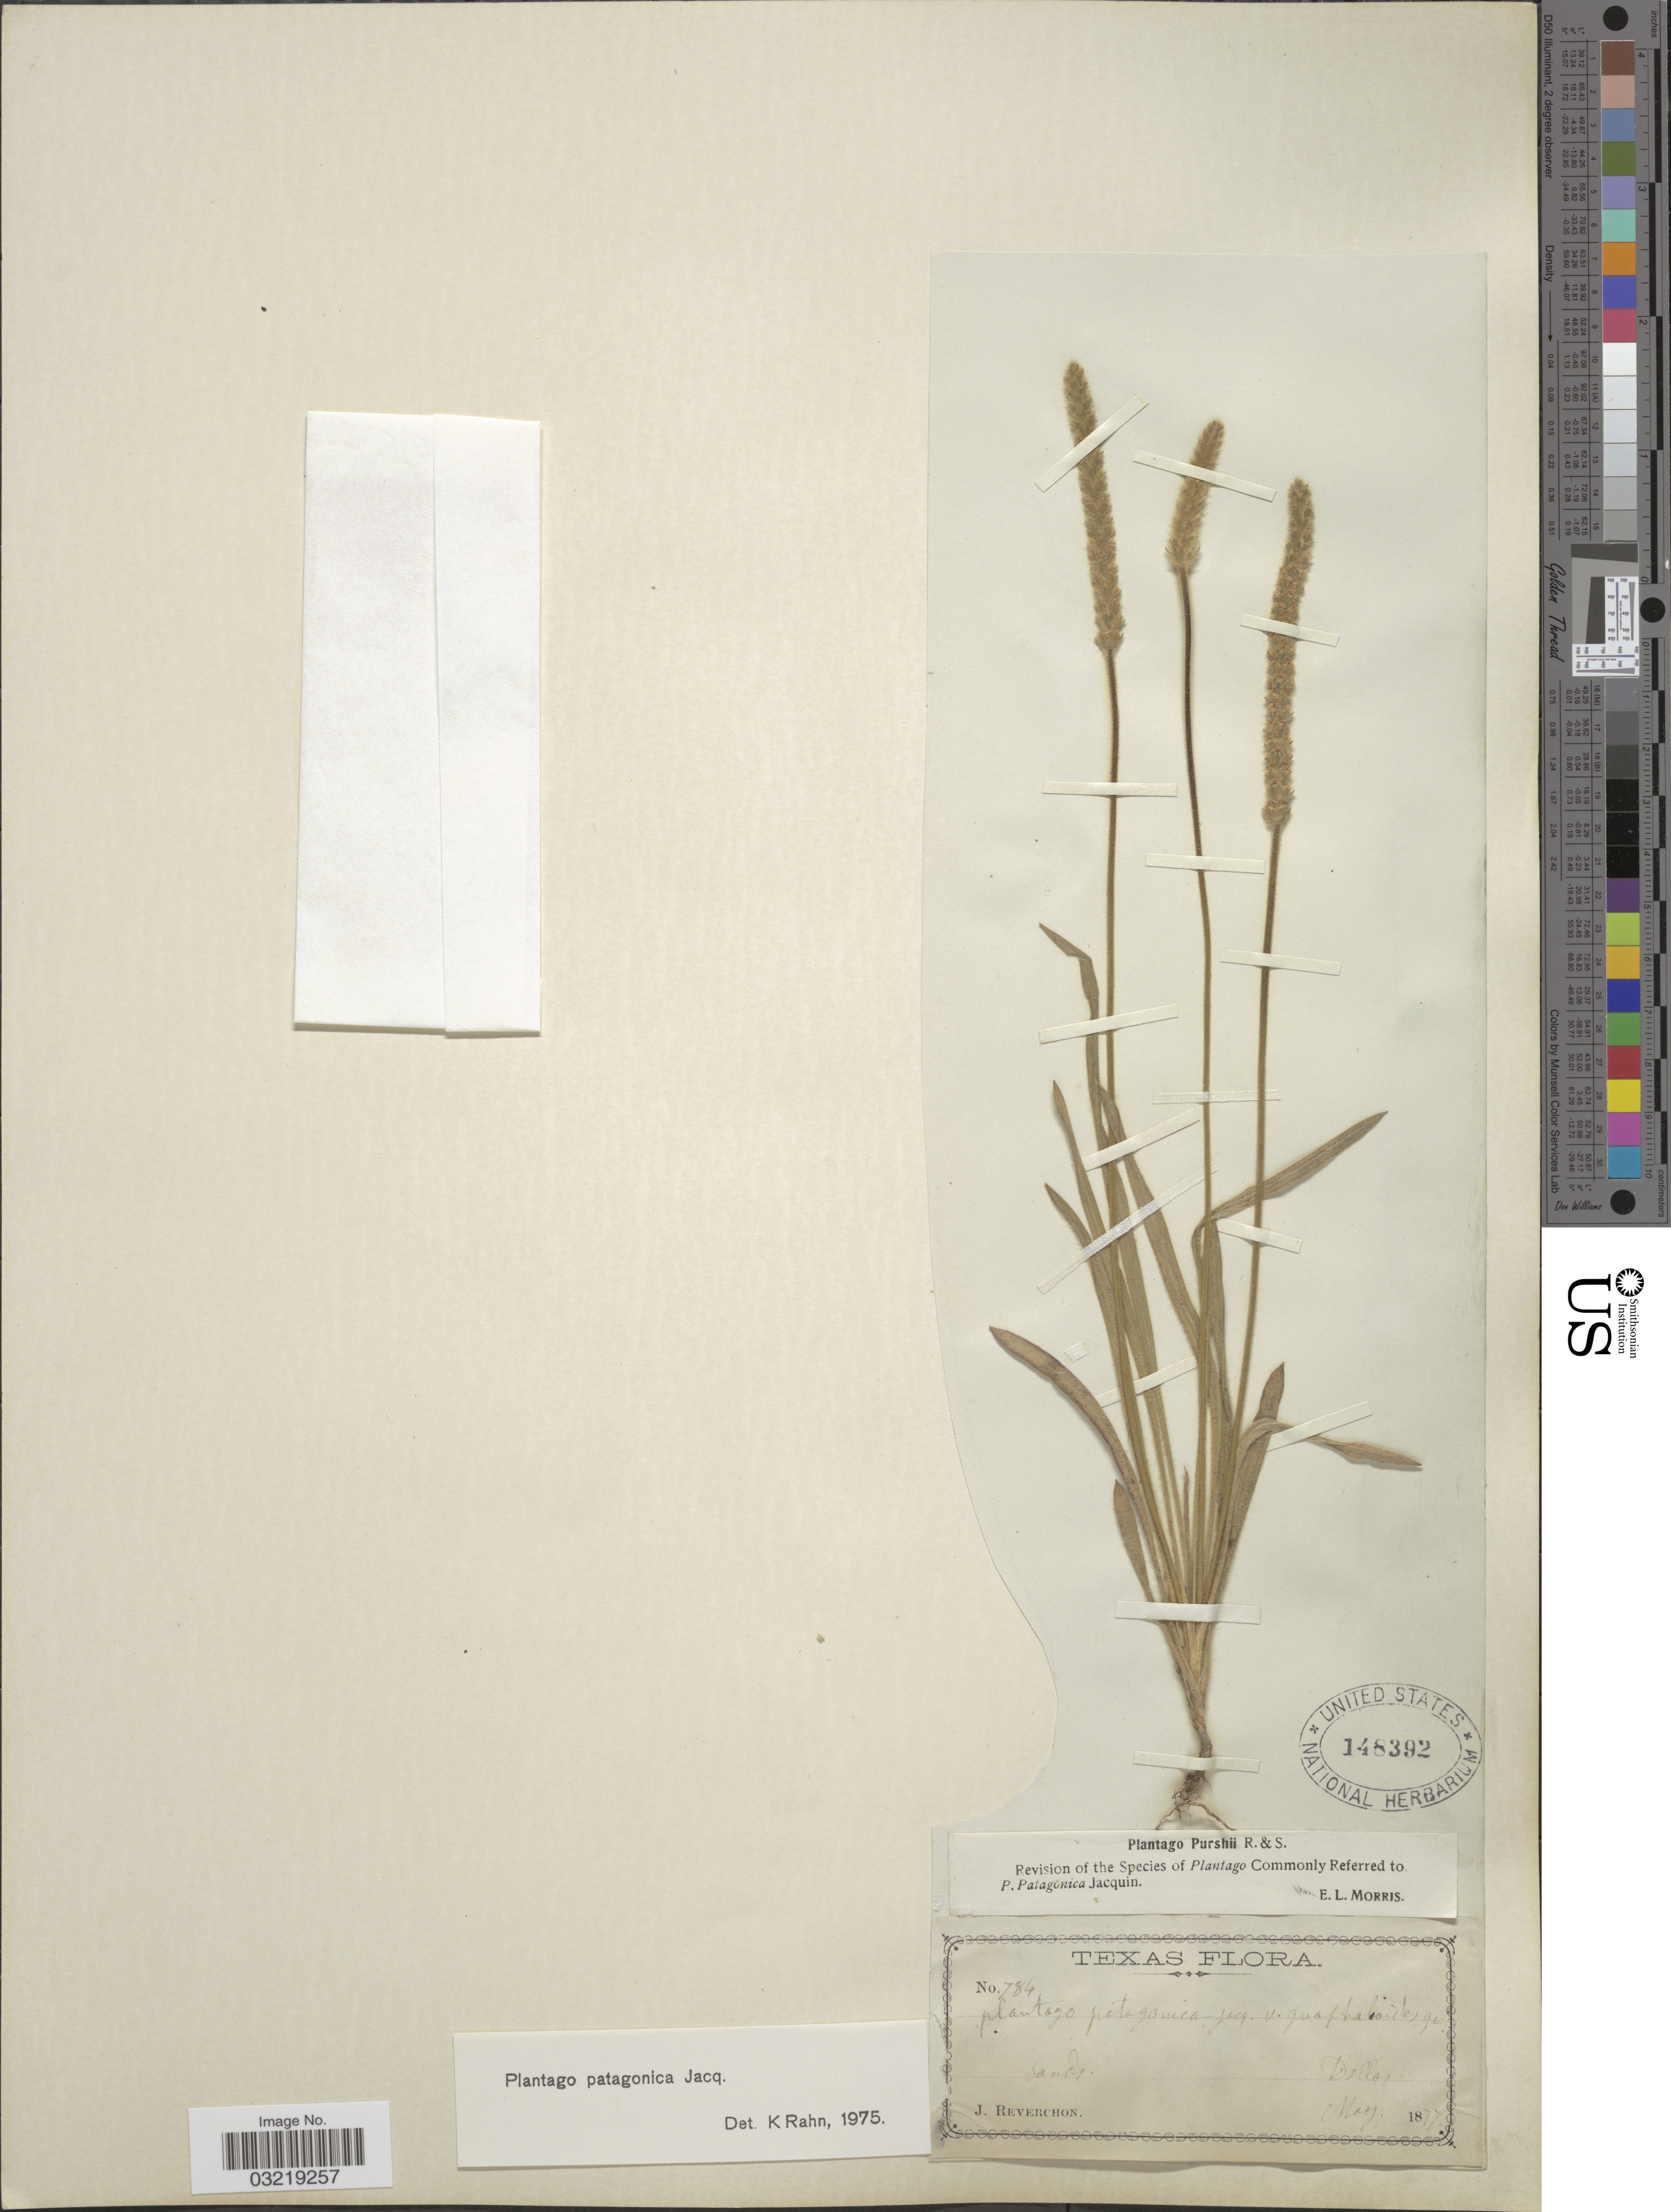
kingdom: Plantae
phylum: Tracheophyta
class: Magnoliopsida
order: Lamiales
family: Plantaginaceae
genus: Plantago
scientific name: Plantago patagonica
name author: Jacq.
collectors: J. Reverchon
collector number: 784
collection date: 1877-05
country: United States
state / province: Texas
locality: Dallas.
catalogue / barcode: US 148392